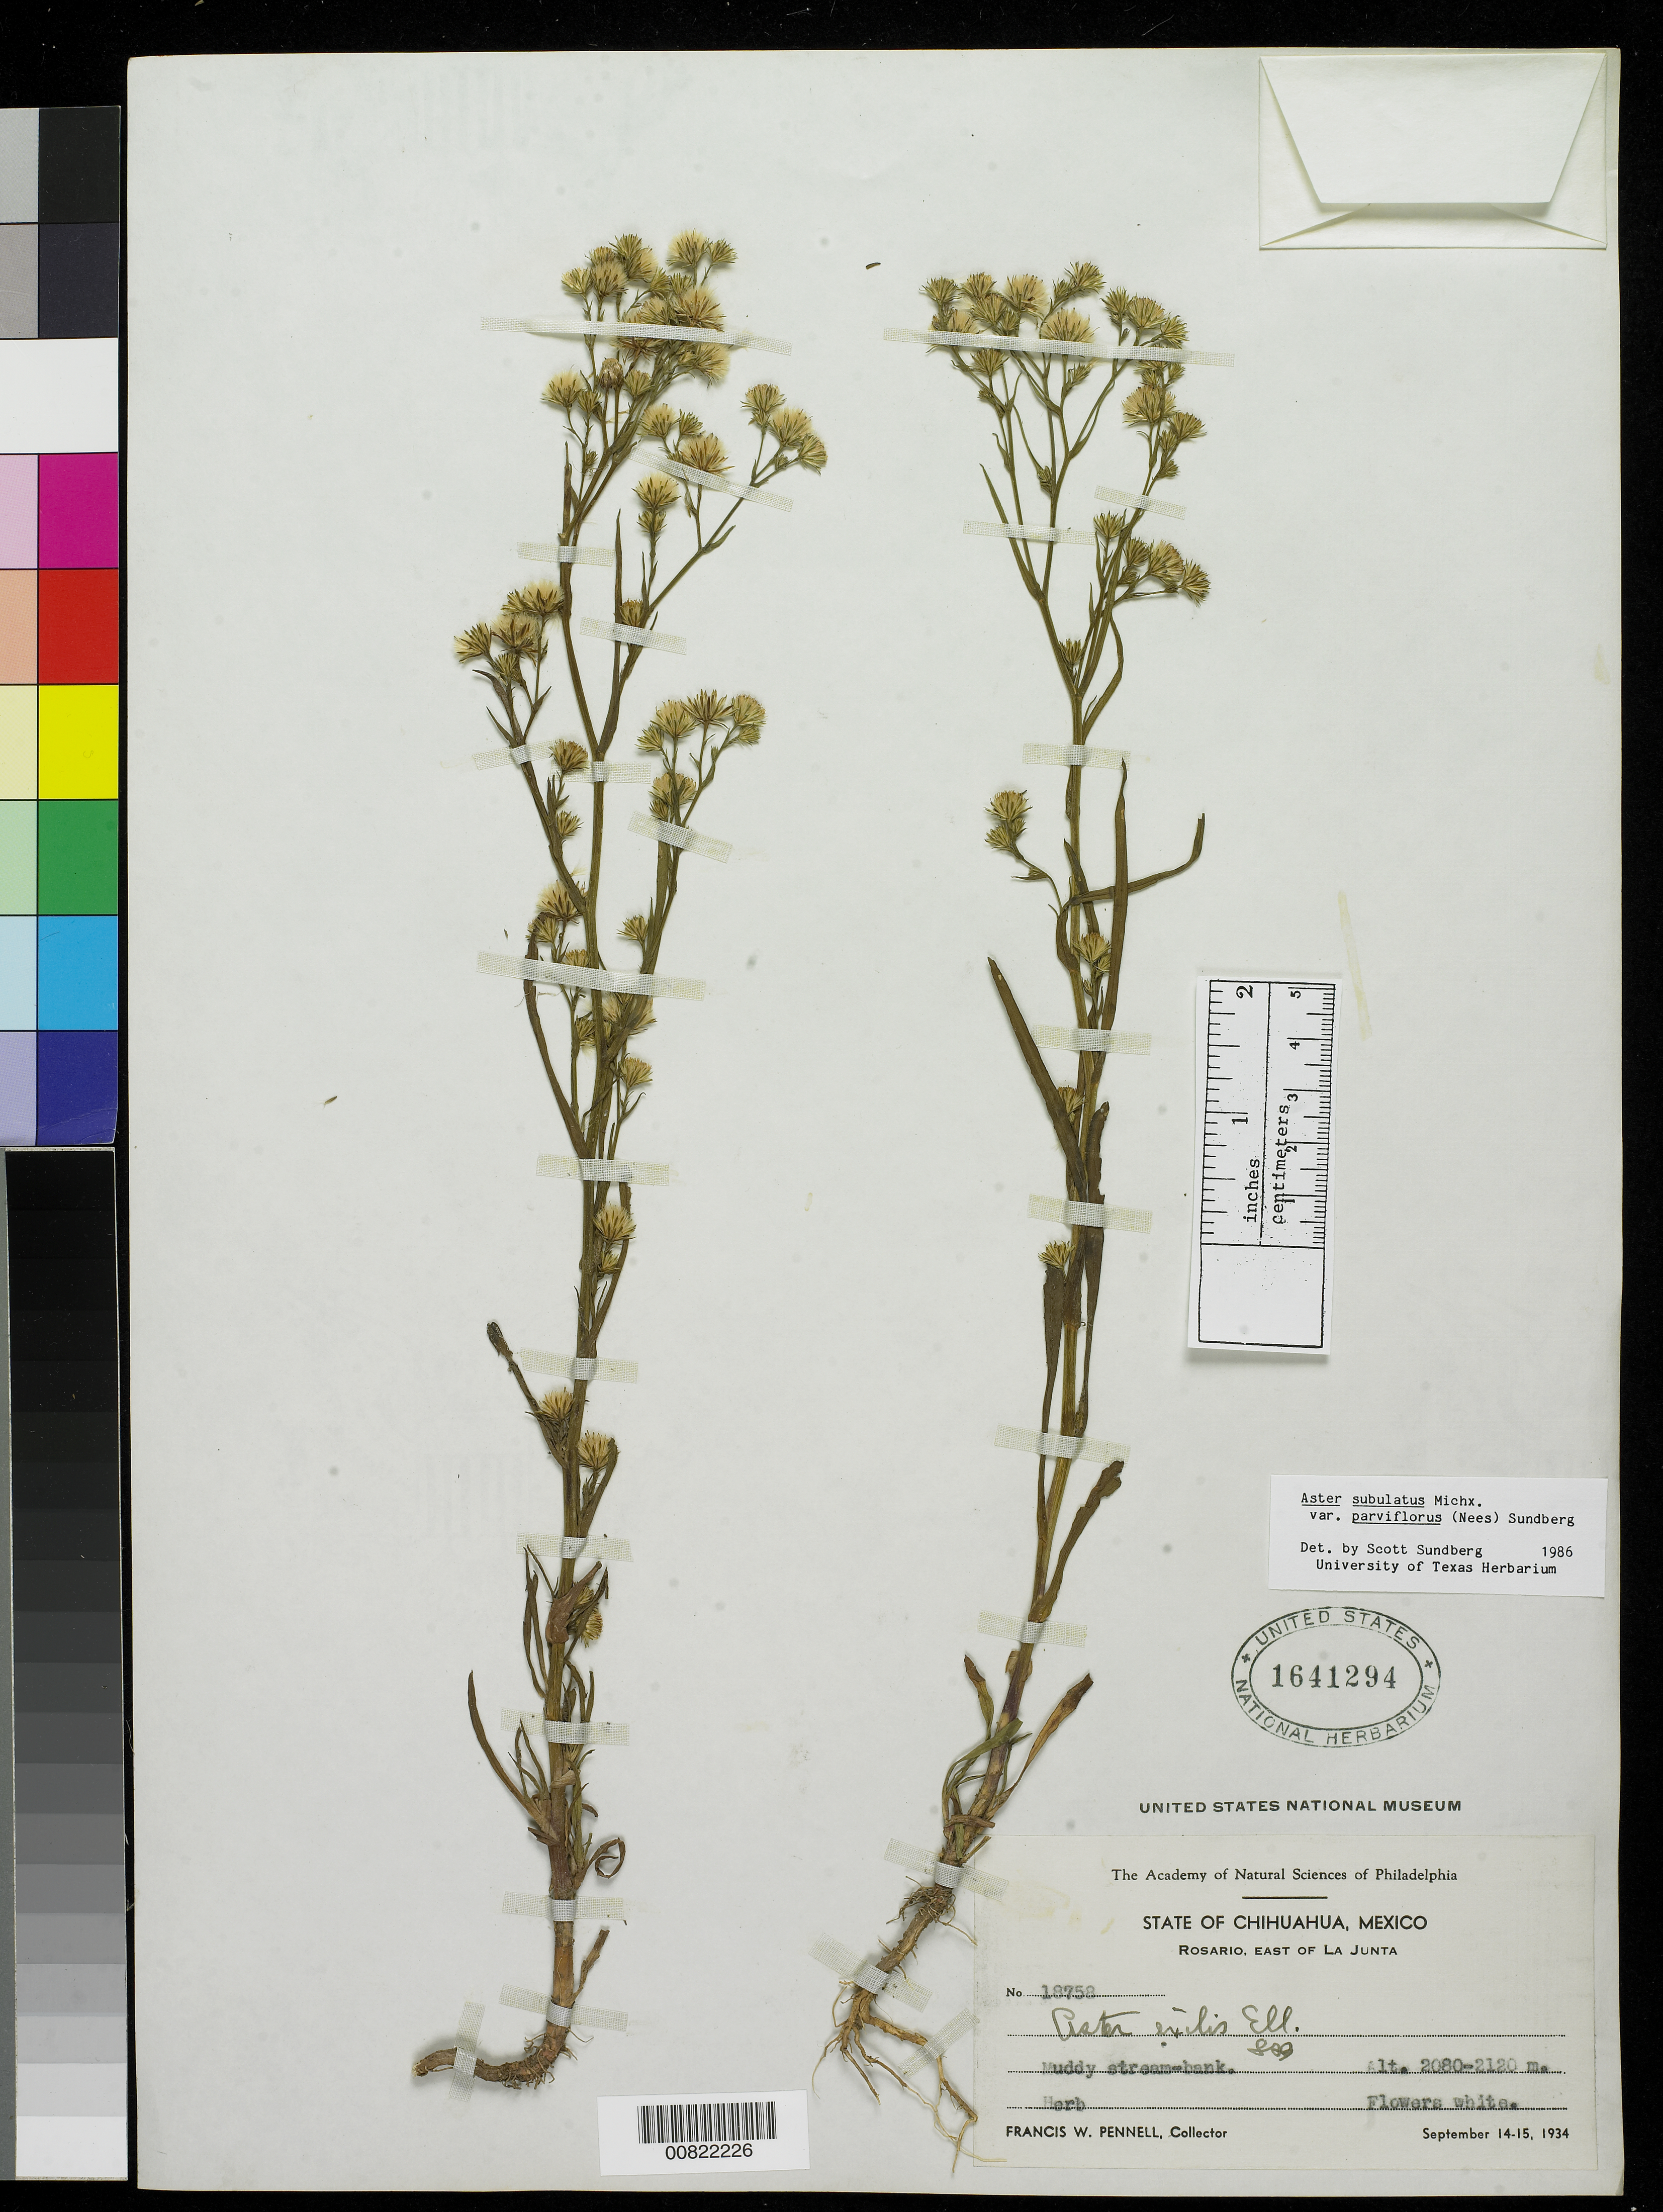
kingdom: Plantae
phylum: Tracheophyta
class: Magnoliopsida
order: Asterales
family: Asteraceae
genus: Symphyotrichum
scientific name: Symphyotrichum subulatum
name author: (Michx.) G.L. Nesom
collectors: F. W. Pennell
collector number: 18758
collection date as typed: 14 Sep 1934 to 15 Sep 1934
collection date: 1934-09-14/1934-09-15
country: Mexico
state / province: Chihuahua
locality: Rosario, east of La Junta, Chihuahua.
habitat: Muddy stream-bank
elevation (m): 2120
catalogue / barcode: US 1641294